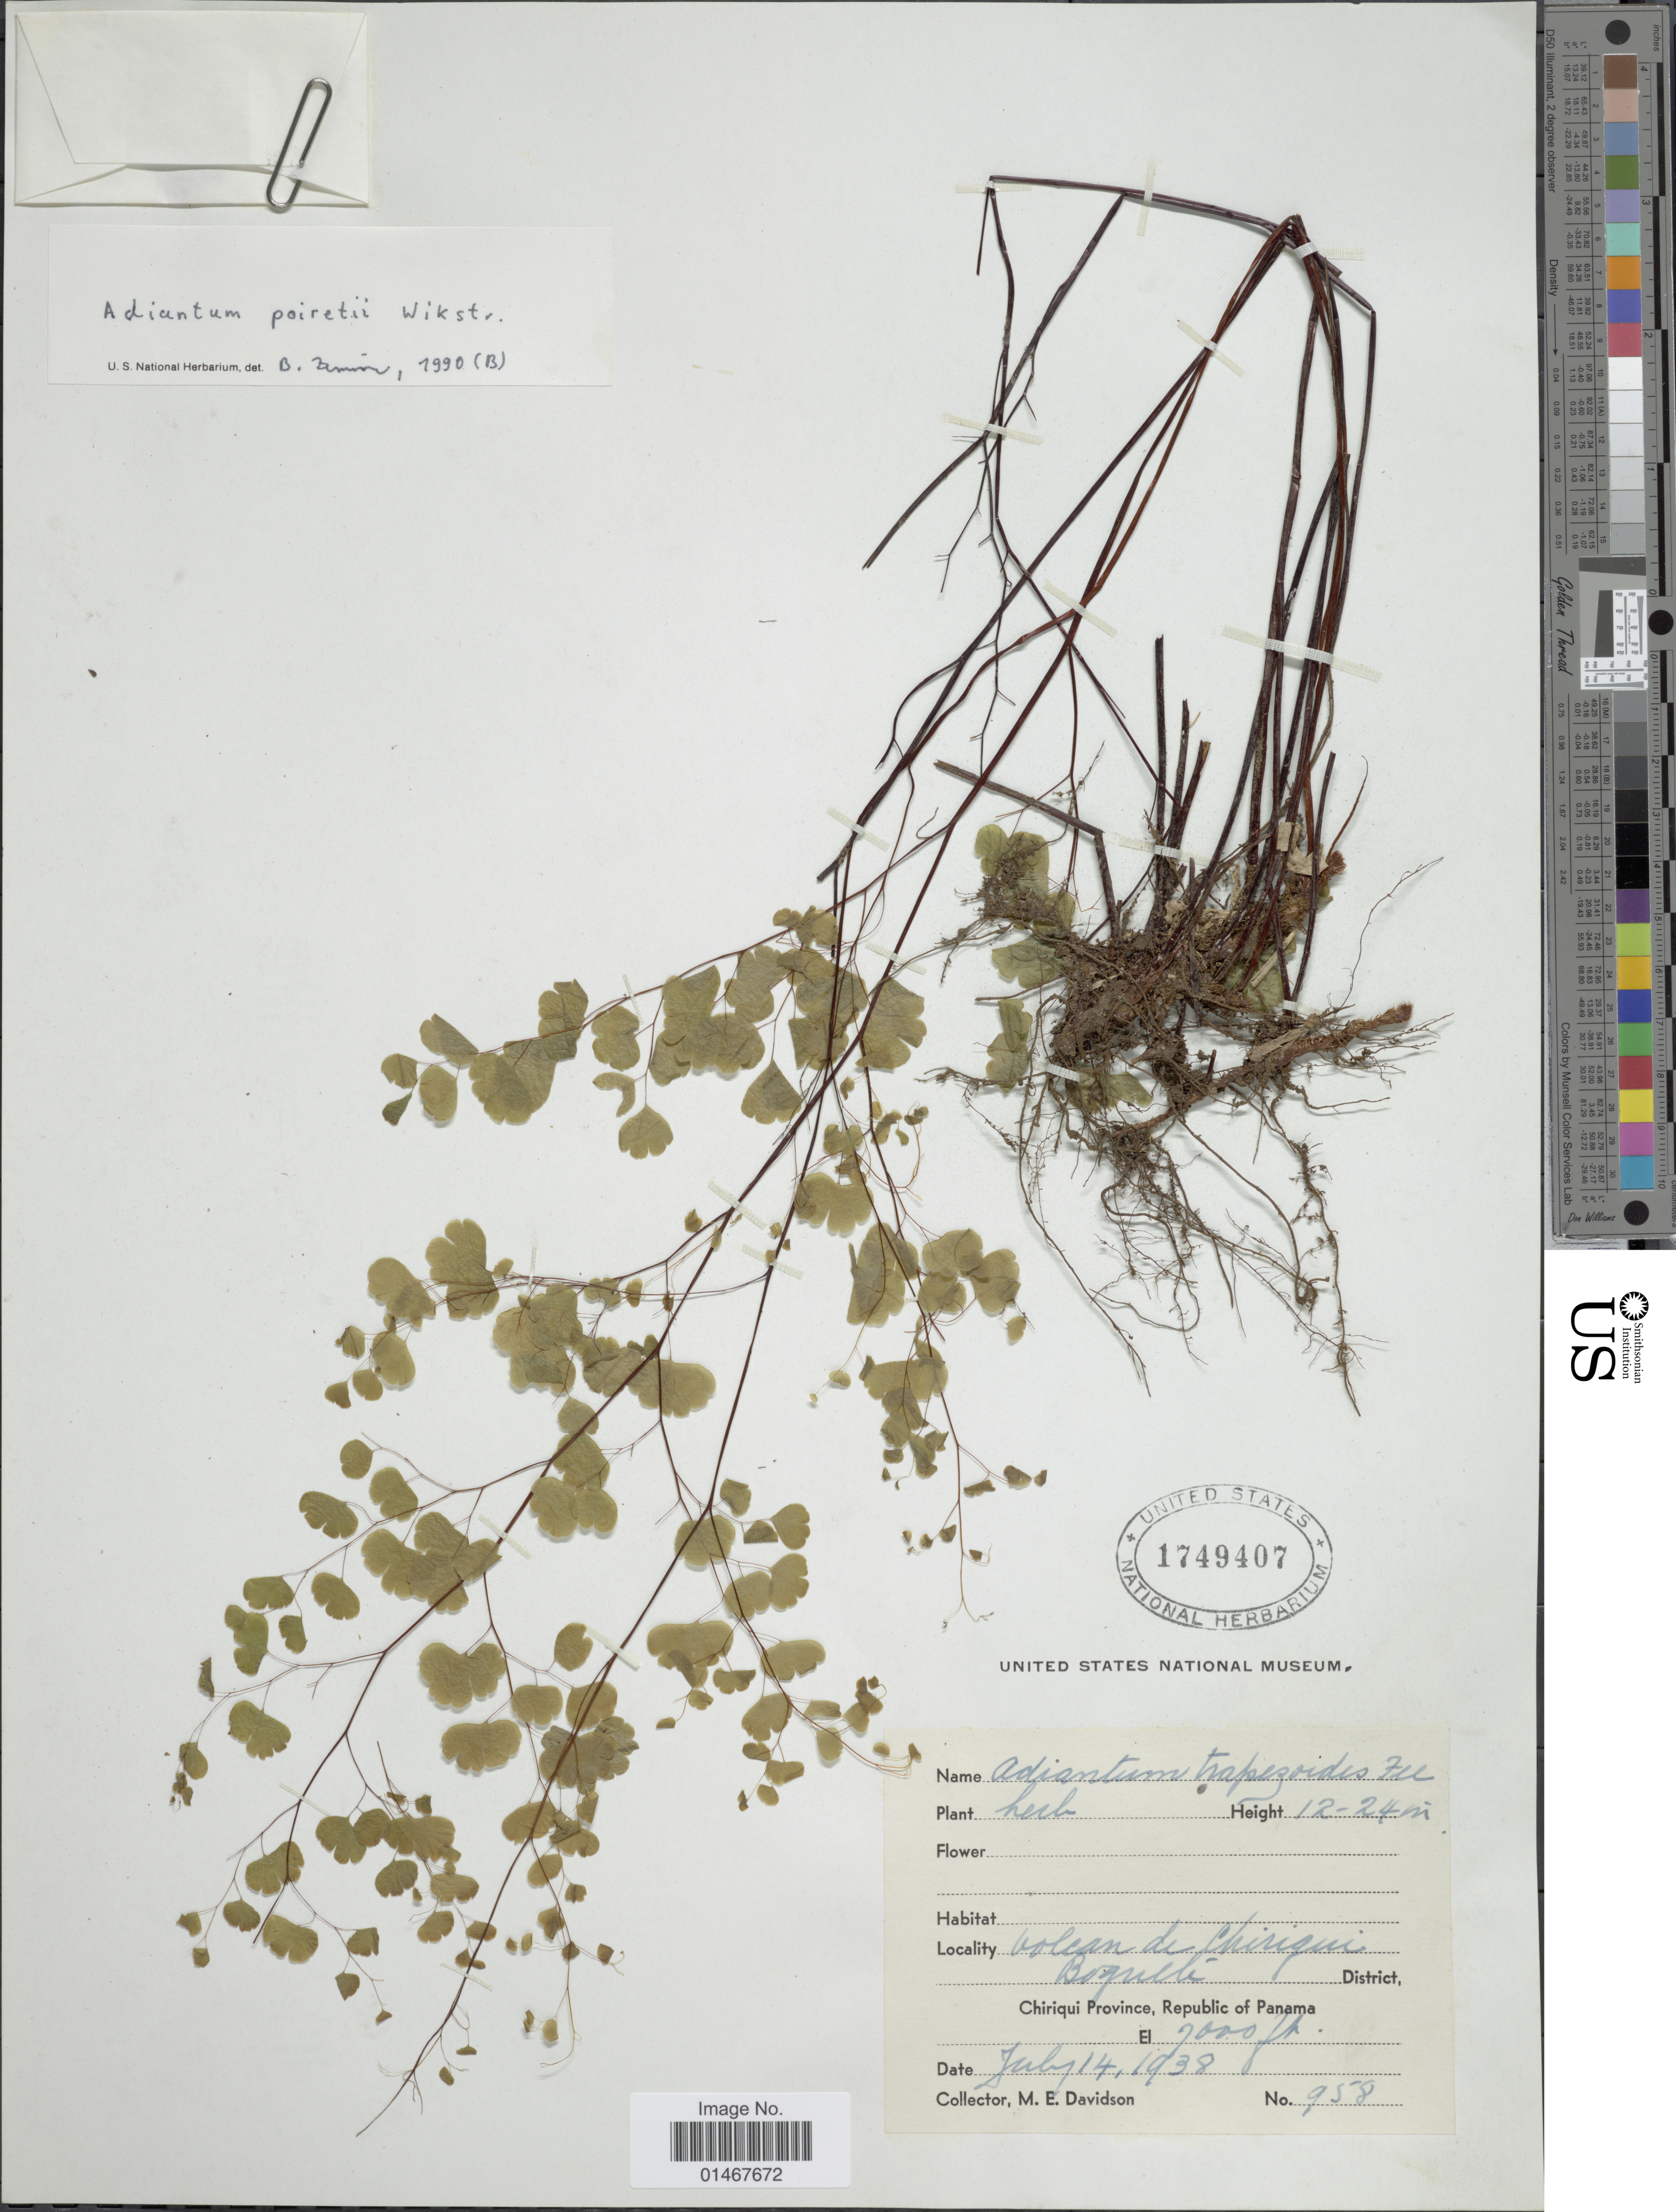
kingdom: Plantae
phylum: Tracheophyta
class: Polypodiopsida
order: Polypodiales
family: Pteridaceae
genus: Adiantum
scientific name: Adiantum poiretii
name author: Wikstr.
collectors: M. E. Davidson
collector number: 958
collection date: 1938-07-14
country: Panama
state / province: Chiriqui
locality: Volcan de Chiriqui, Boquete District, Republic of Panama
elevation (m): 2134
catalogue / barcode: US 1749407